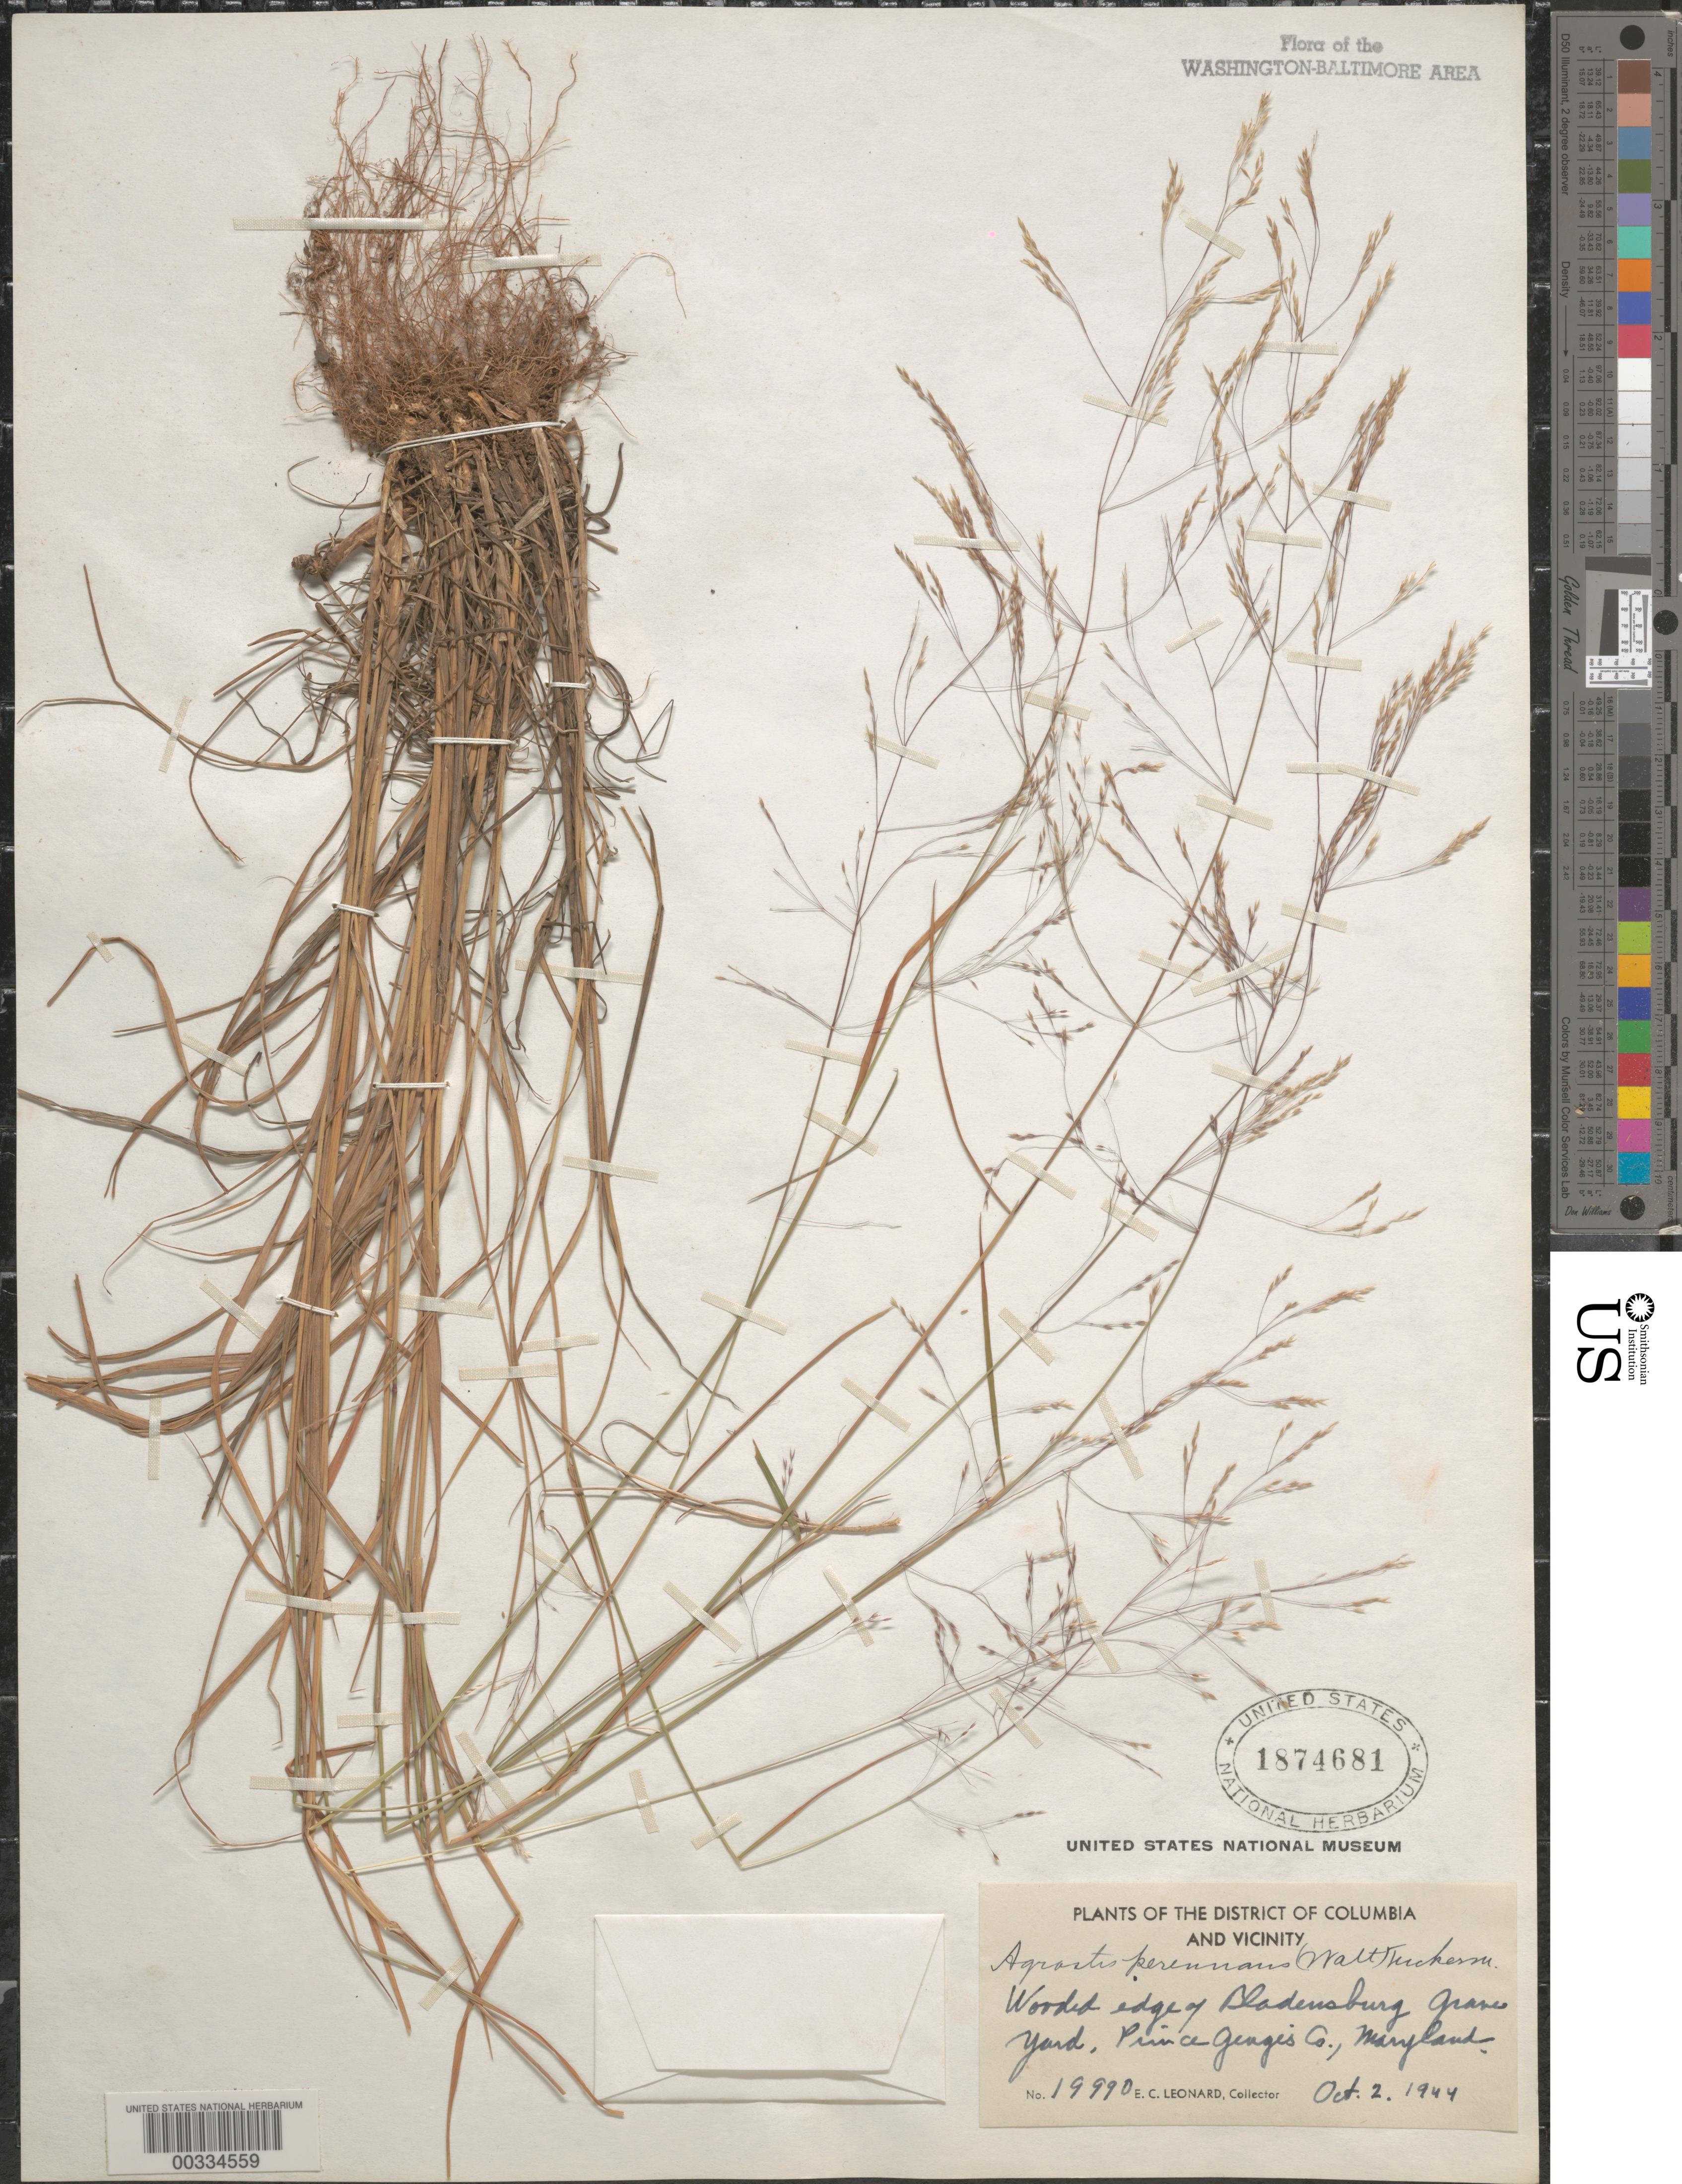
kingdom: Plantae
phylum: Tracheophyta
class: Liliopsida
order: Poales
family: Poaceae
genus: Agrostis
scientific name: Agrostis perennans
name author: (Walter) Tuck.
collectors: E. C. Leonard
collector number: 19990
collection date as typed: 02 Oct 1944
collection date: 1944-10-02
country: United States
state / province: Maryland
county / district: Prince George's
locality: Bladensburg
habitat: Wooded edge of grave yard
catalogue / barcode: US 1874681